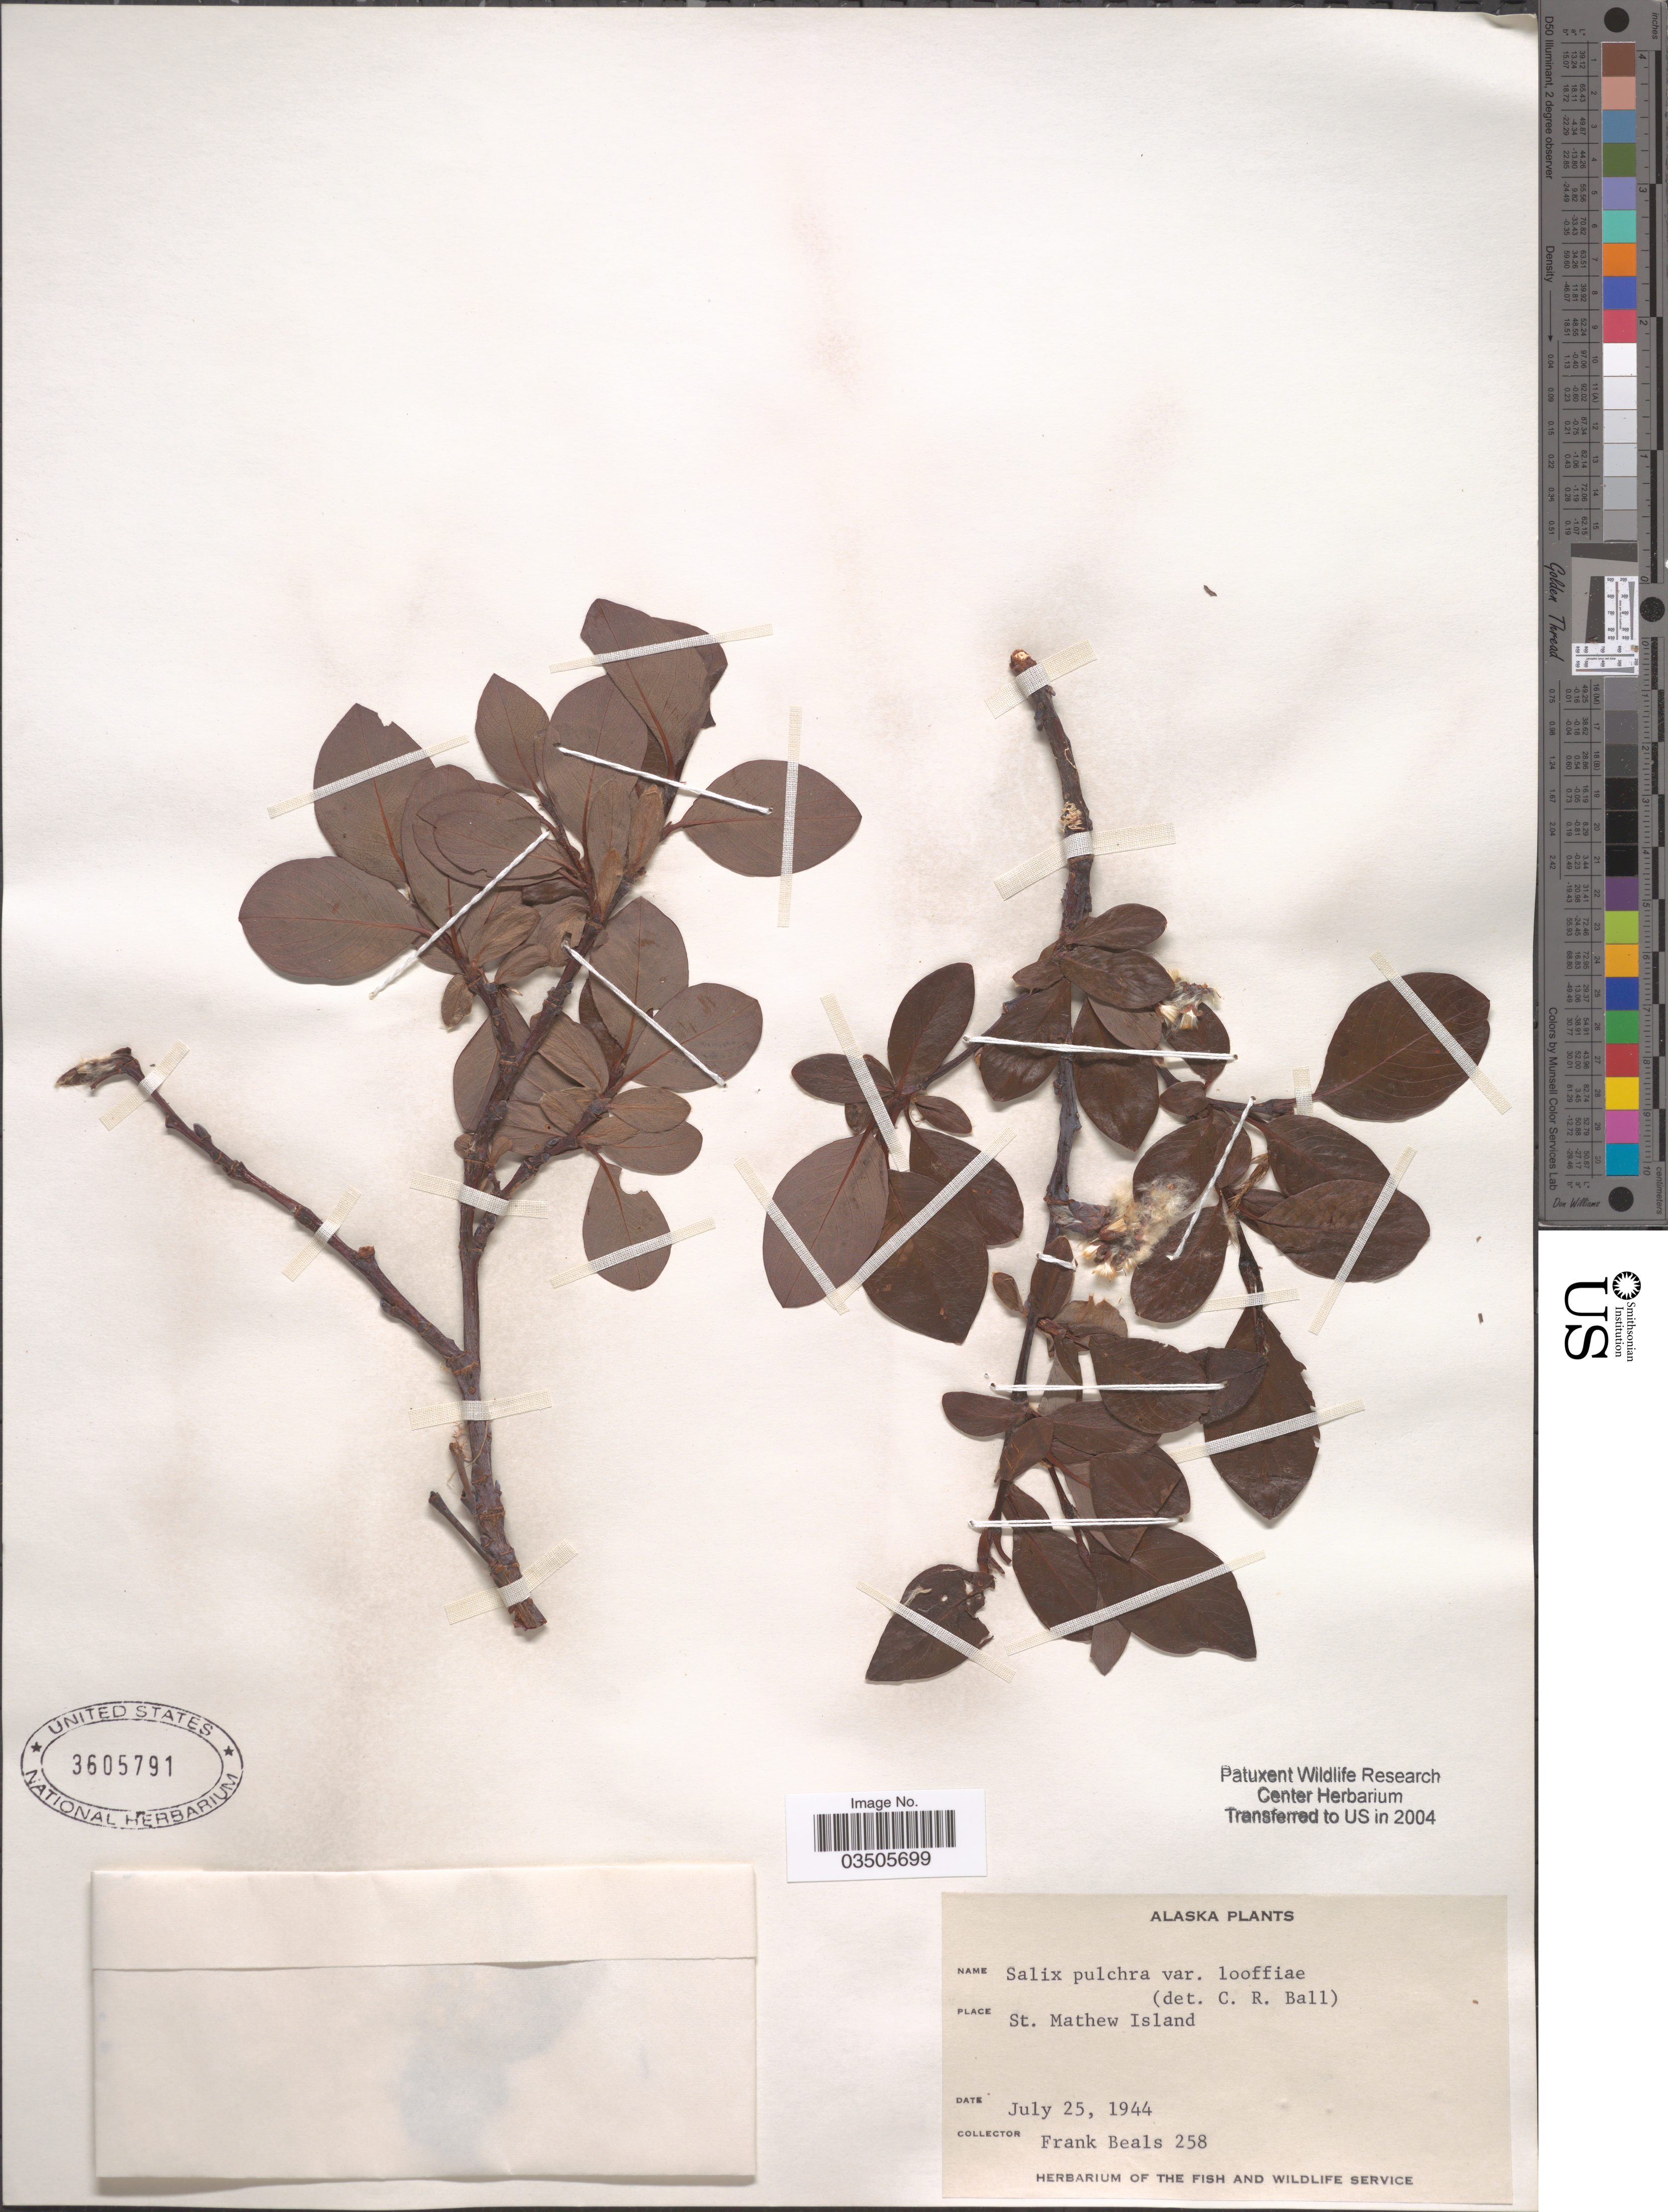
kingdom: Plantae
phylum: Tracheophyta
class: Magnoliopsida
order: Malpighiales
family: Salicaceae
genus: Salix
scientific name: Salix pulchra var. looffiae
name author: C.R. Ball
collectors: F. Beals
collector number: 258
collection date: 1944-07-25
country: United States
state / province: Alaska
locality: St. Mathew Island.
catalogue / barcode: US 3605791